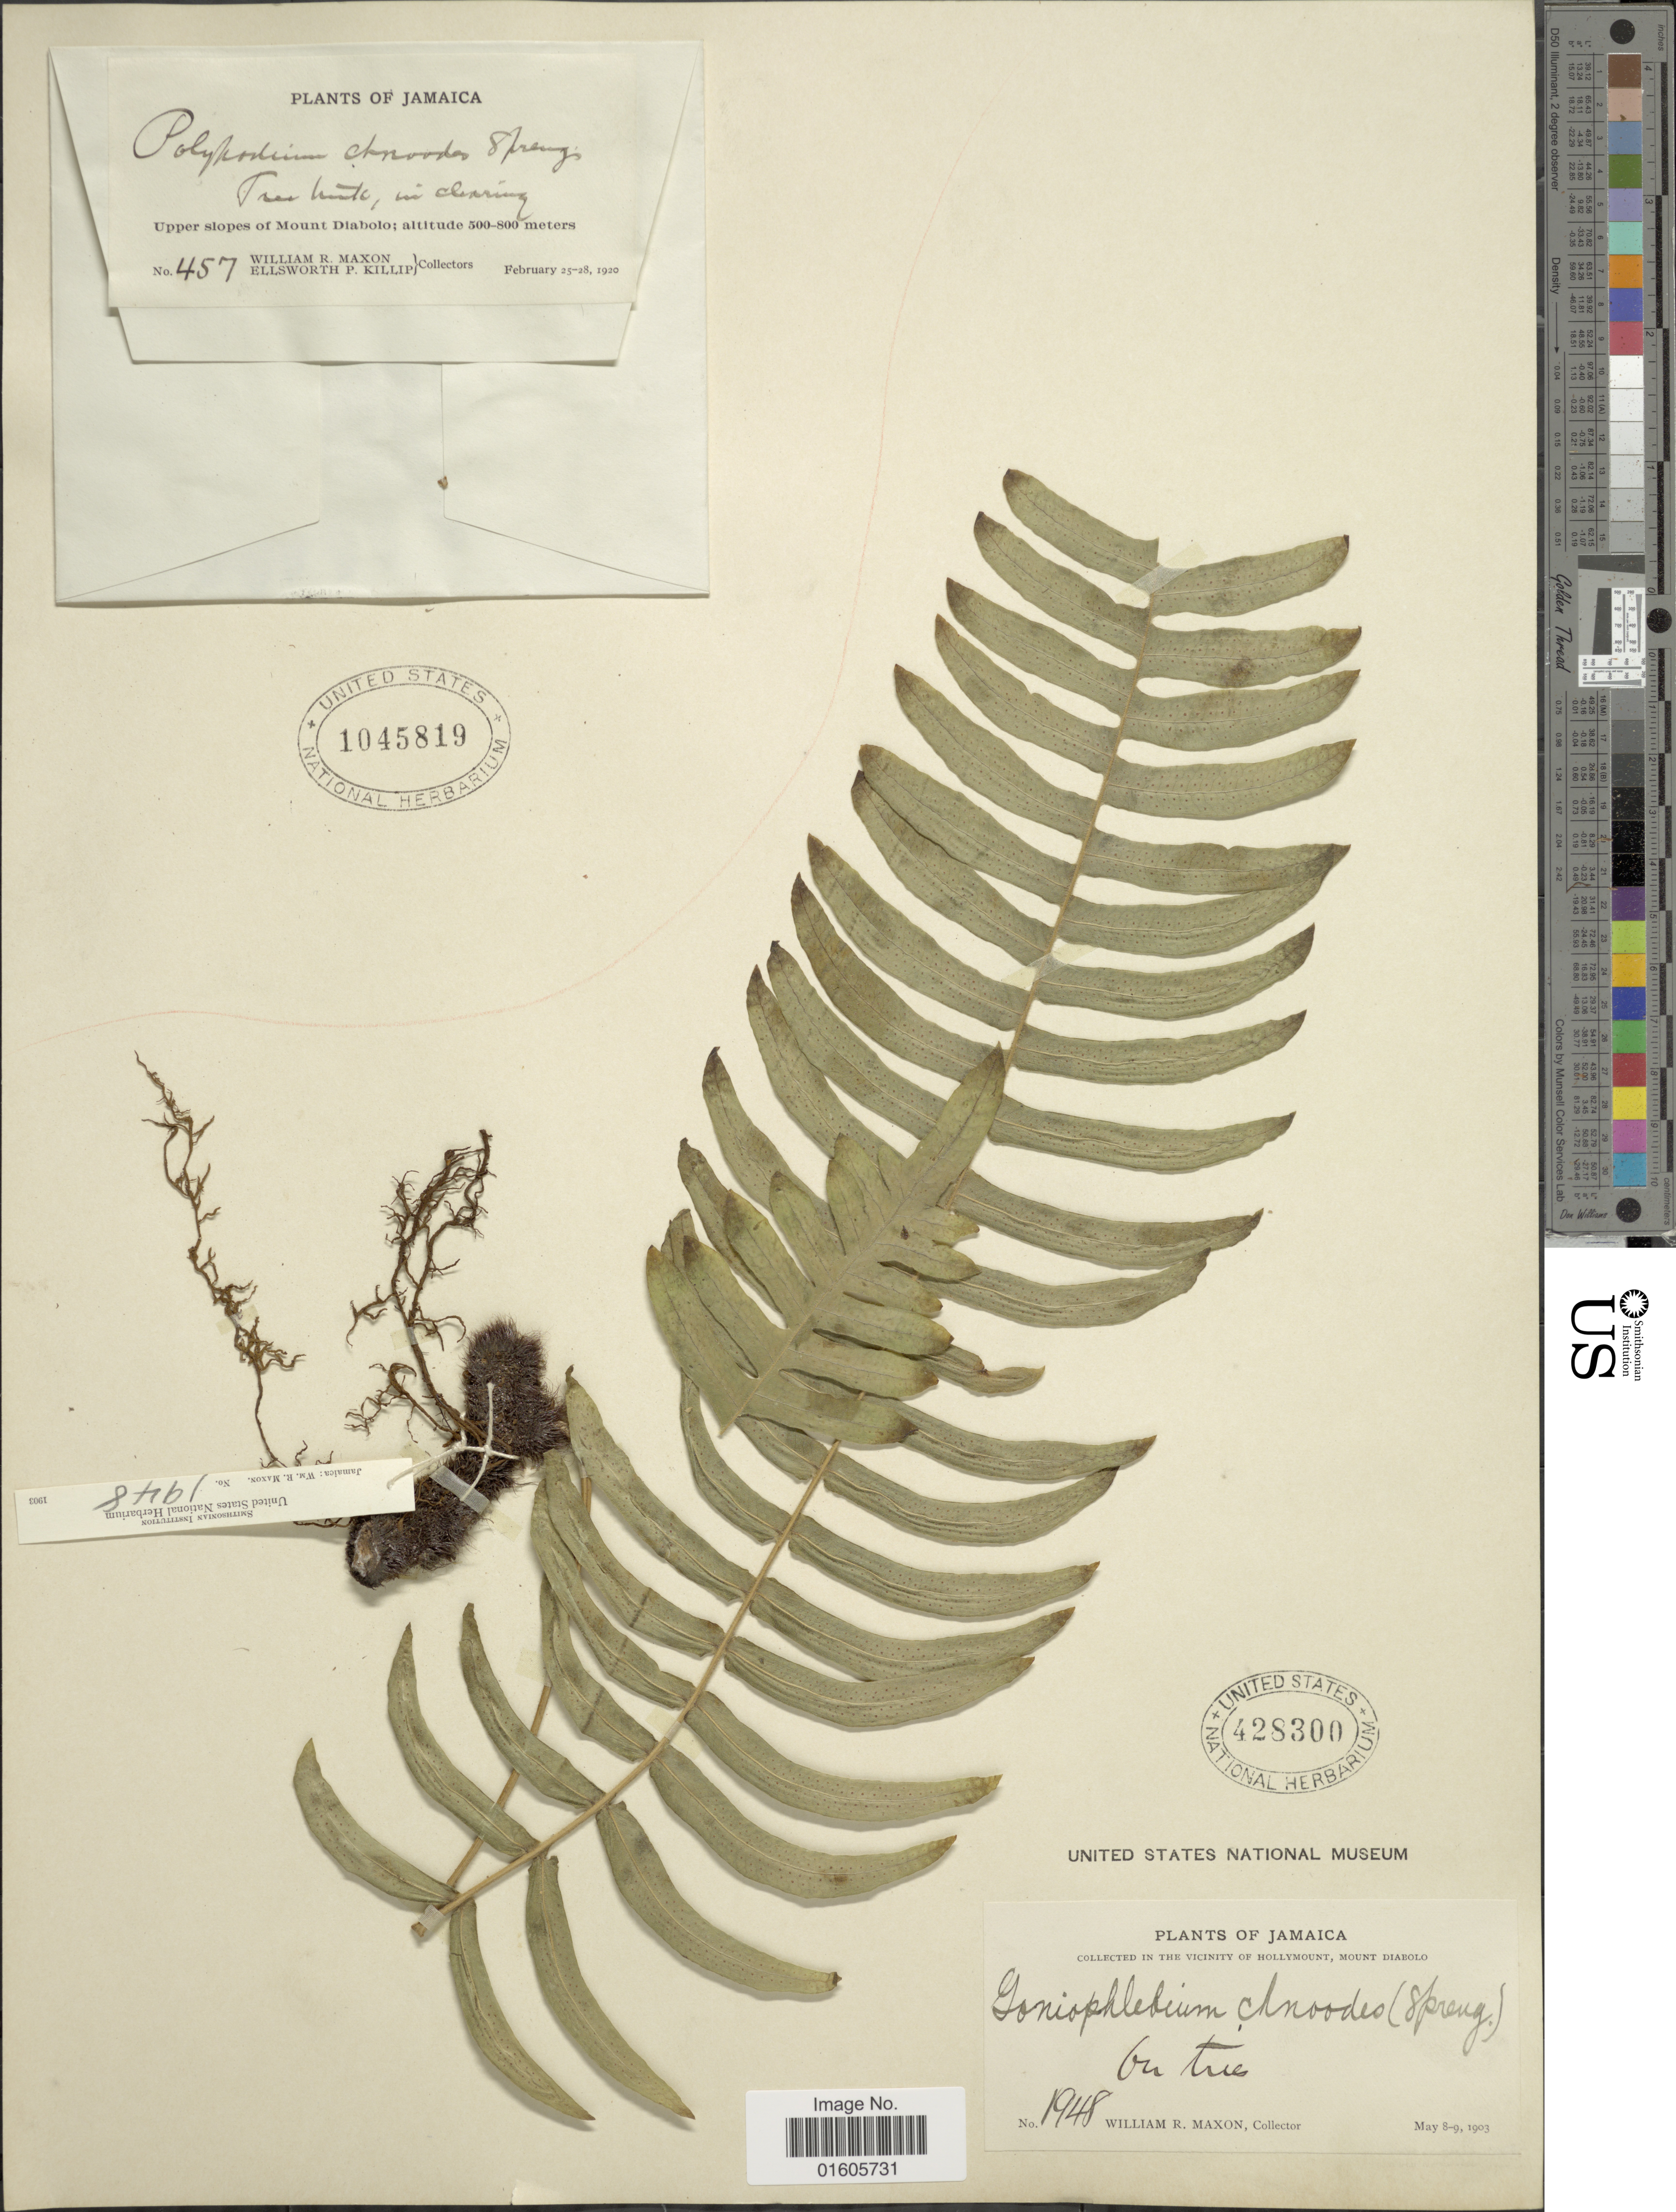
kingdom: Plantae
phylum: Tracheophyta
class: Polypodiopsida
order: Polypodiales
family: Polypodiaceae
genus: Serpocaulon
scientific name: Serpocaulon dissimile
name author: (L.) A.R. Sm.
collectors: W. R. Maxon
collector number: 1948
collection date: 1903-05-08/1903-05-09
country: Jamaica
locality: In the Vicinity of Hollymount, Mount Diabolo.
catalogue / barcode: US 428300